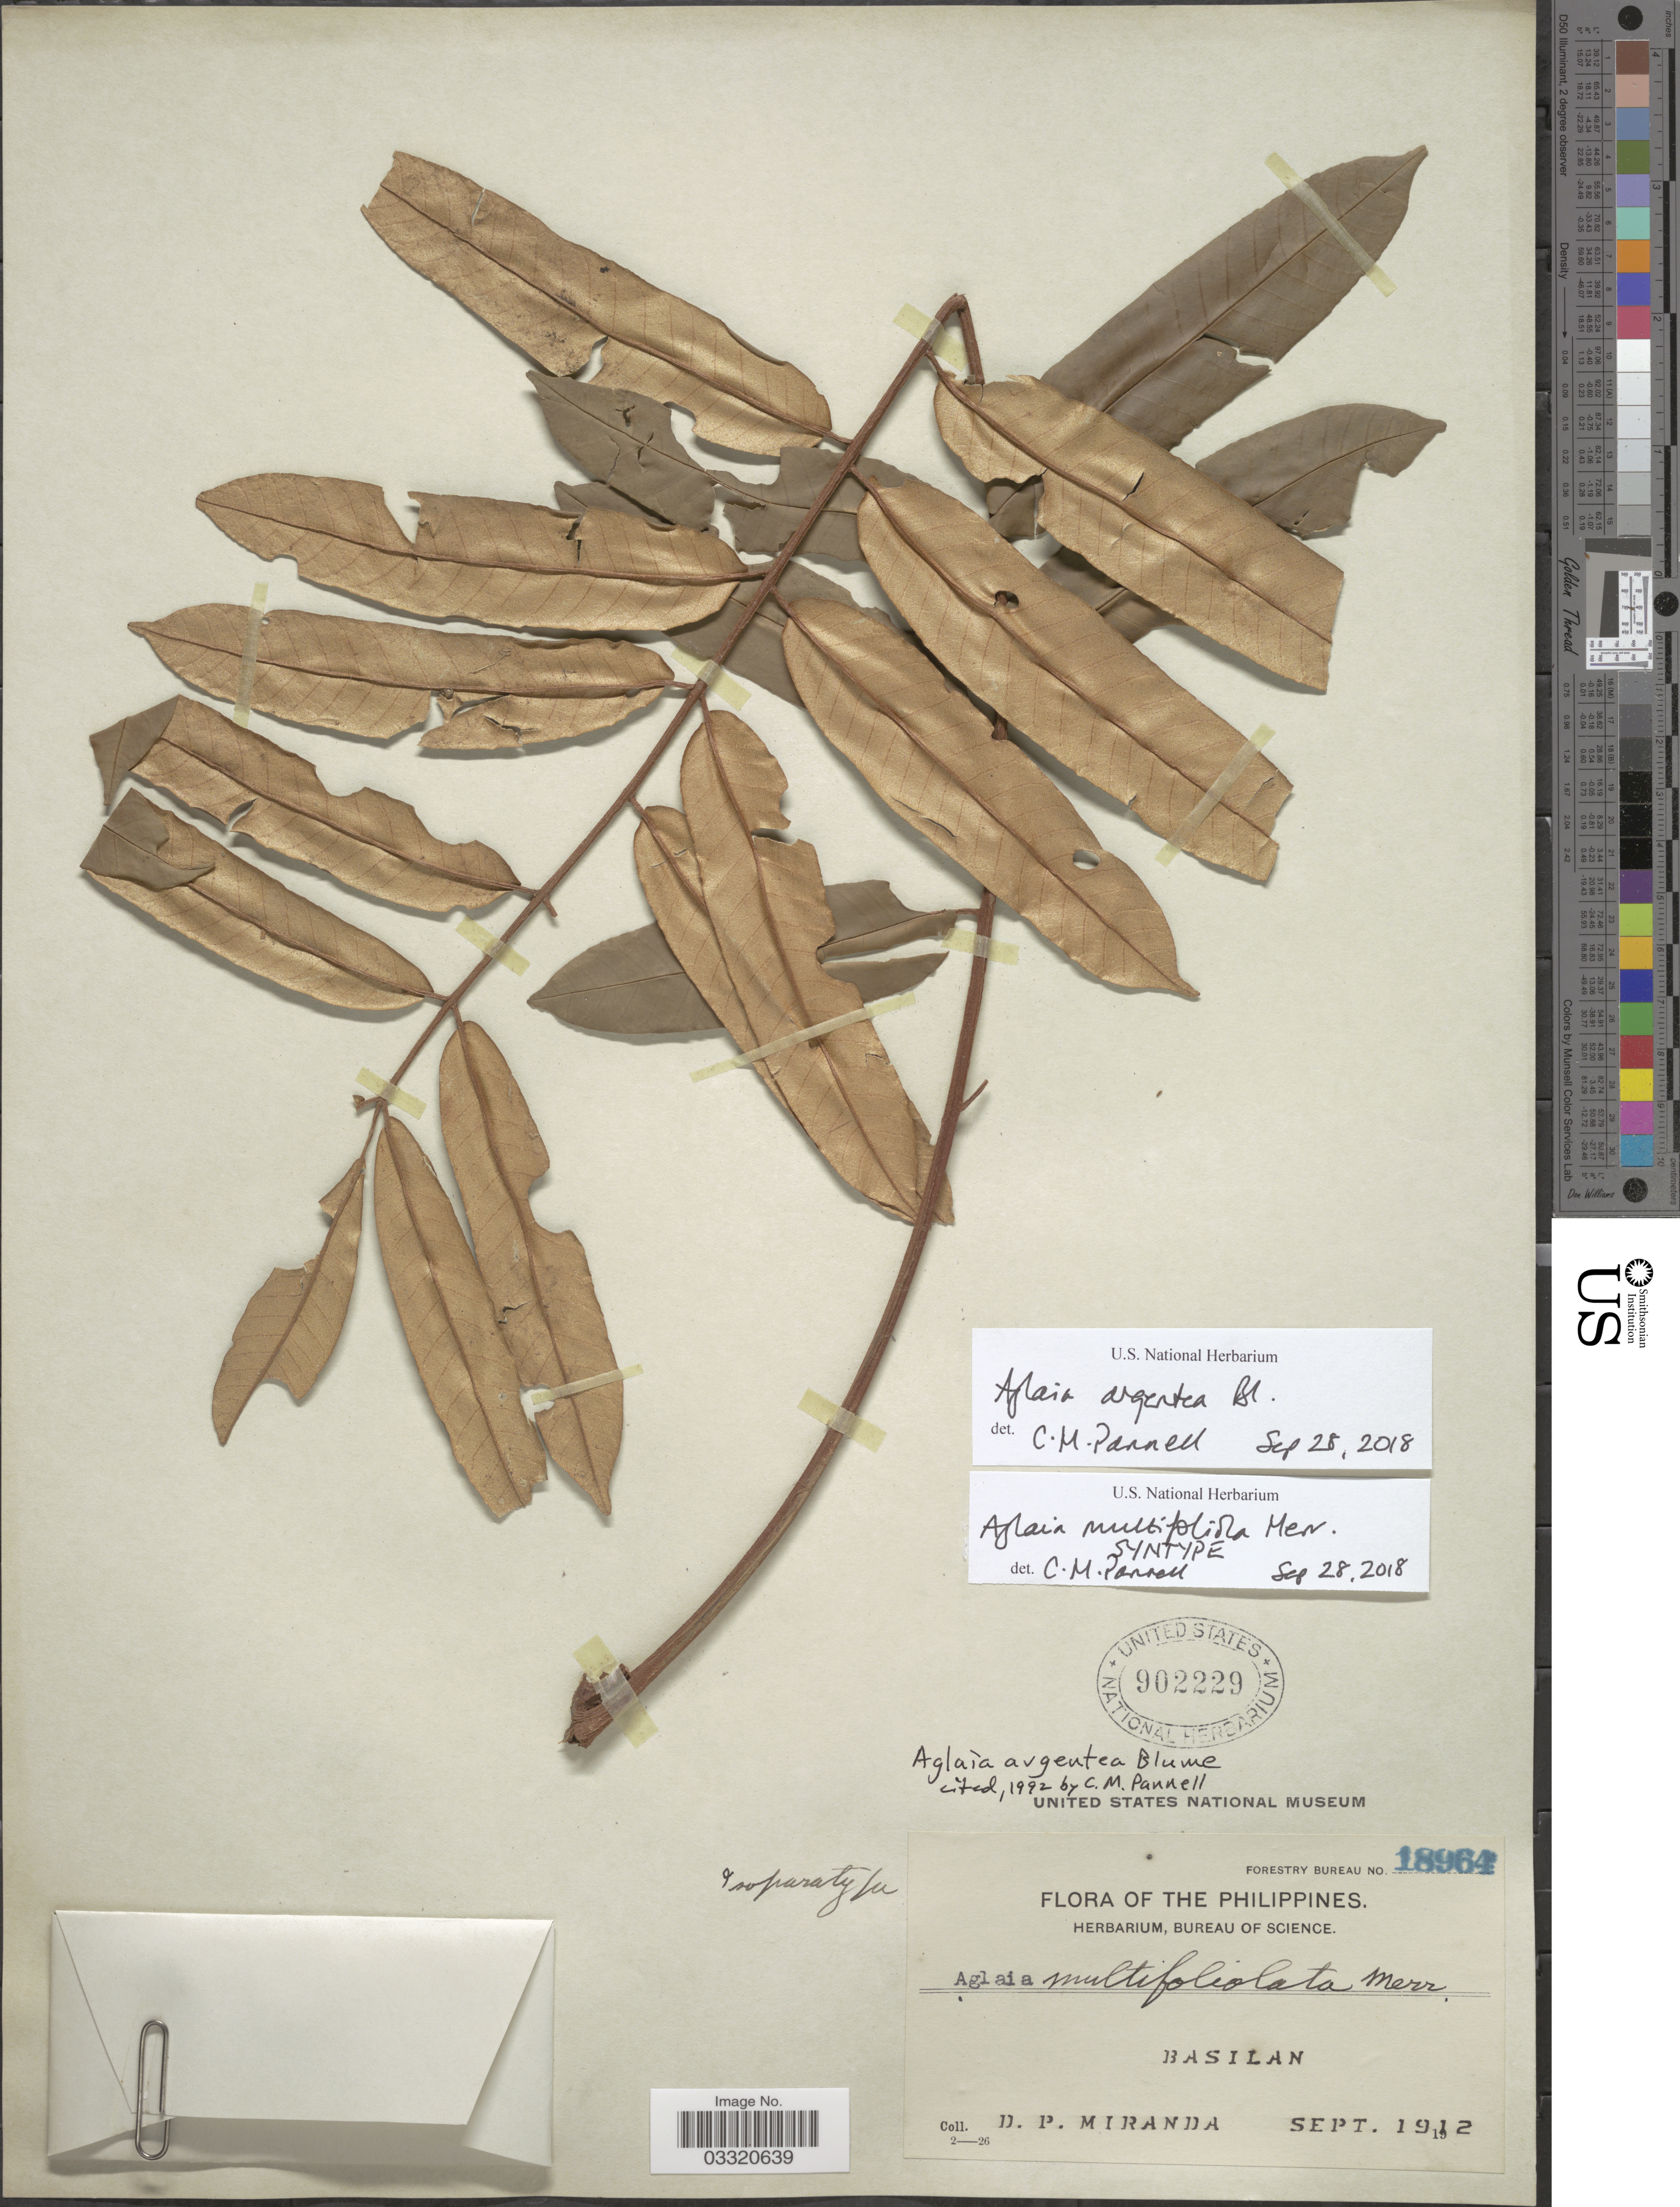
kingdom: Plantae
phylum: Tracheophyta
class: Magnoliopsida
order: Sapindales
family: Meliaceae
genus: Aglaia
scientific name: Aglaia argentea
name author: Blume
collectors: D. P. Miranda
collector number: Forestry Bureau 18964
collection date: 1912-09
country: Philippines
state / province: Muslim Mindanao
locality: Basilan.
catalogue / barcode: US 902229